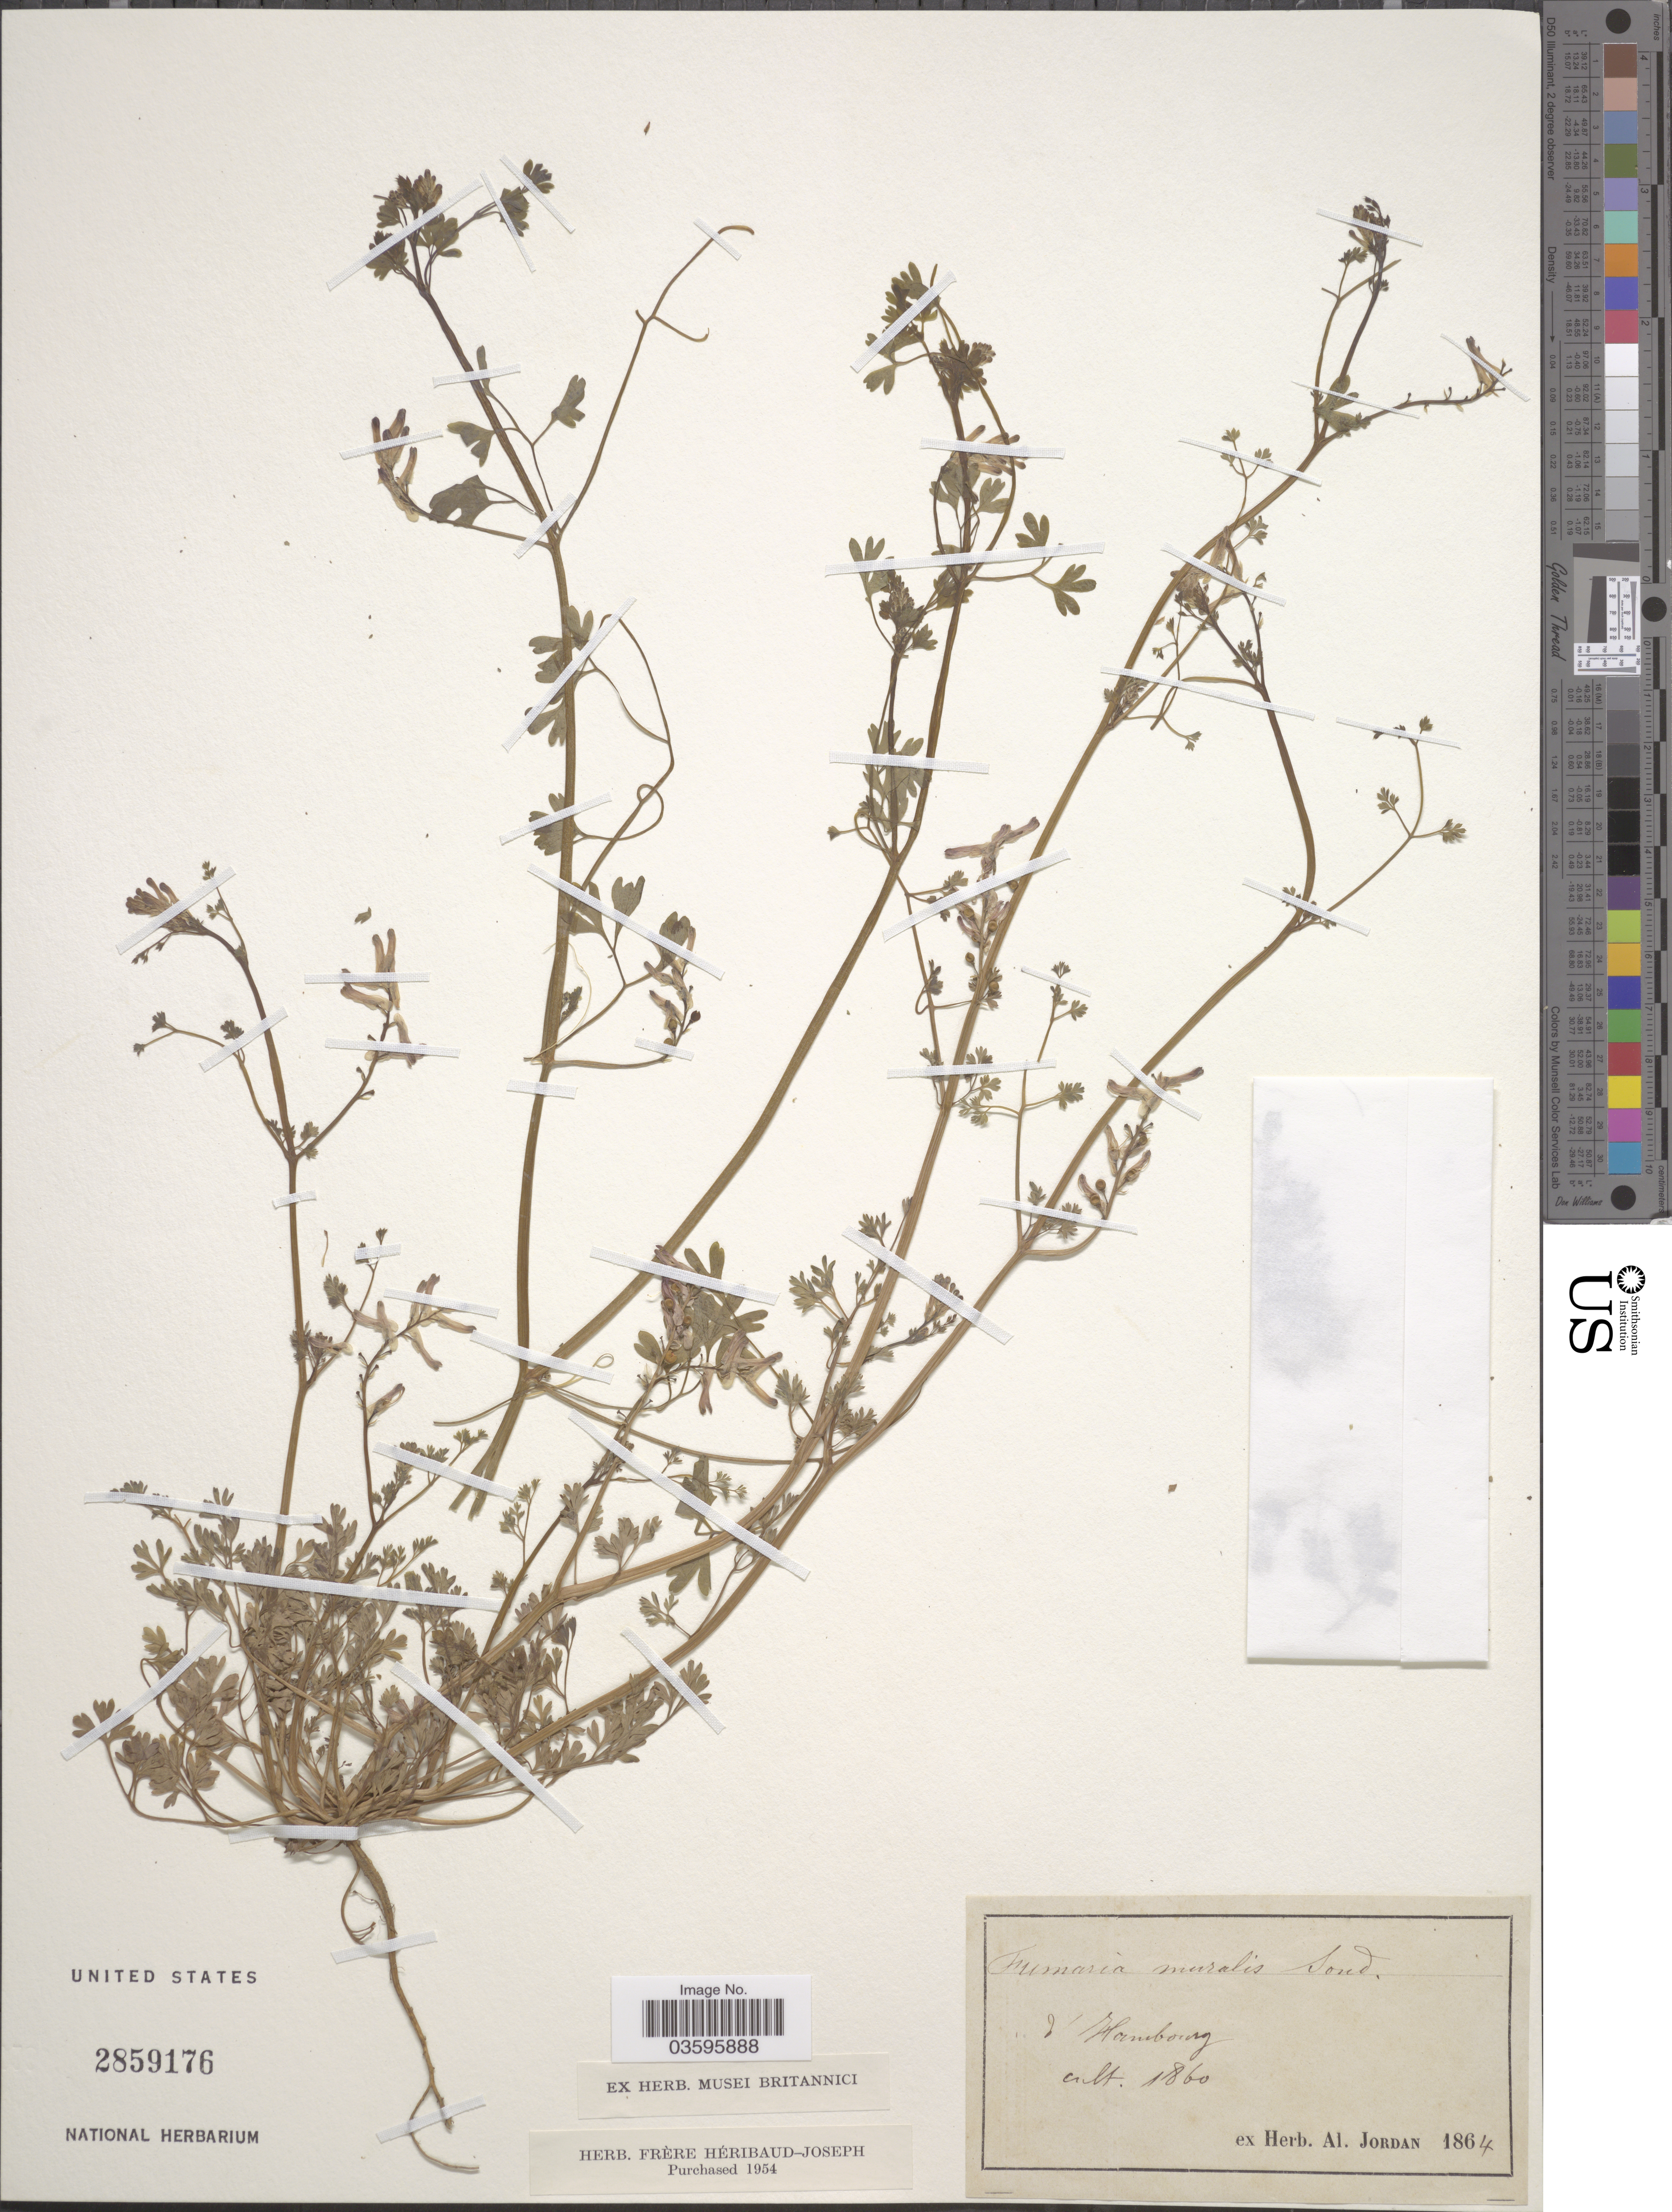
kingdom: Plantae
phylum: Tracheophyta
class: Magnoliopsida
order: Ranunculales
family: Papaveraceae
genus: Fumaria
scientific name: Fumaria muralis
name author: Sond. ex W.D.J. Koch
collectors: ex herb. Jordan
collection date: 1860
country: Germany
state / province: Hamburg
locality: I [interpreted]. Hambourg.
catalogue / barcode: US 2859176